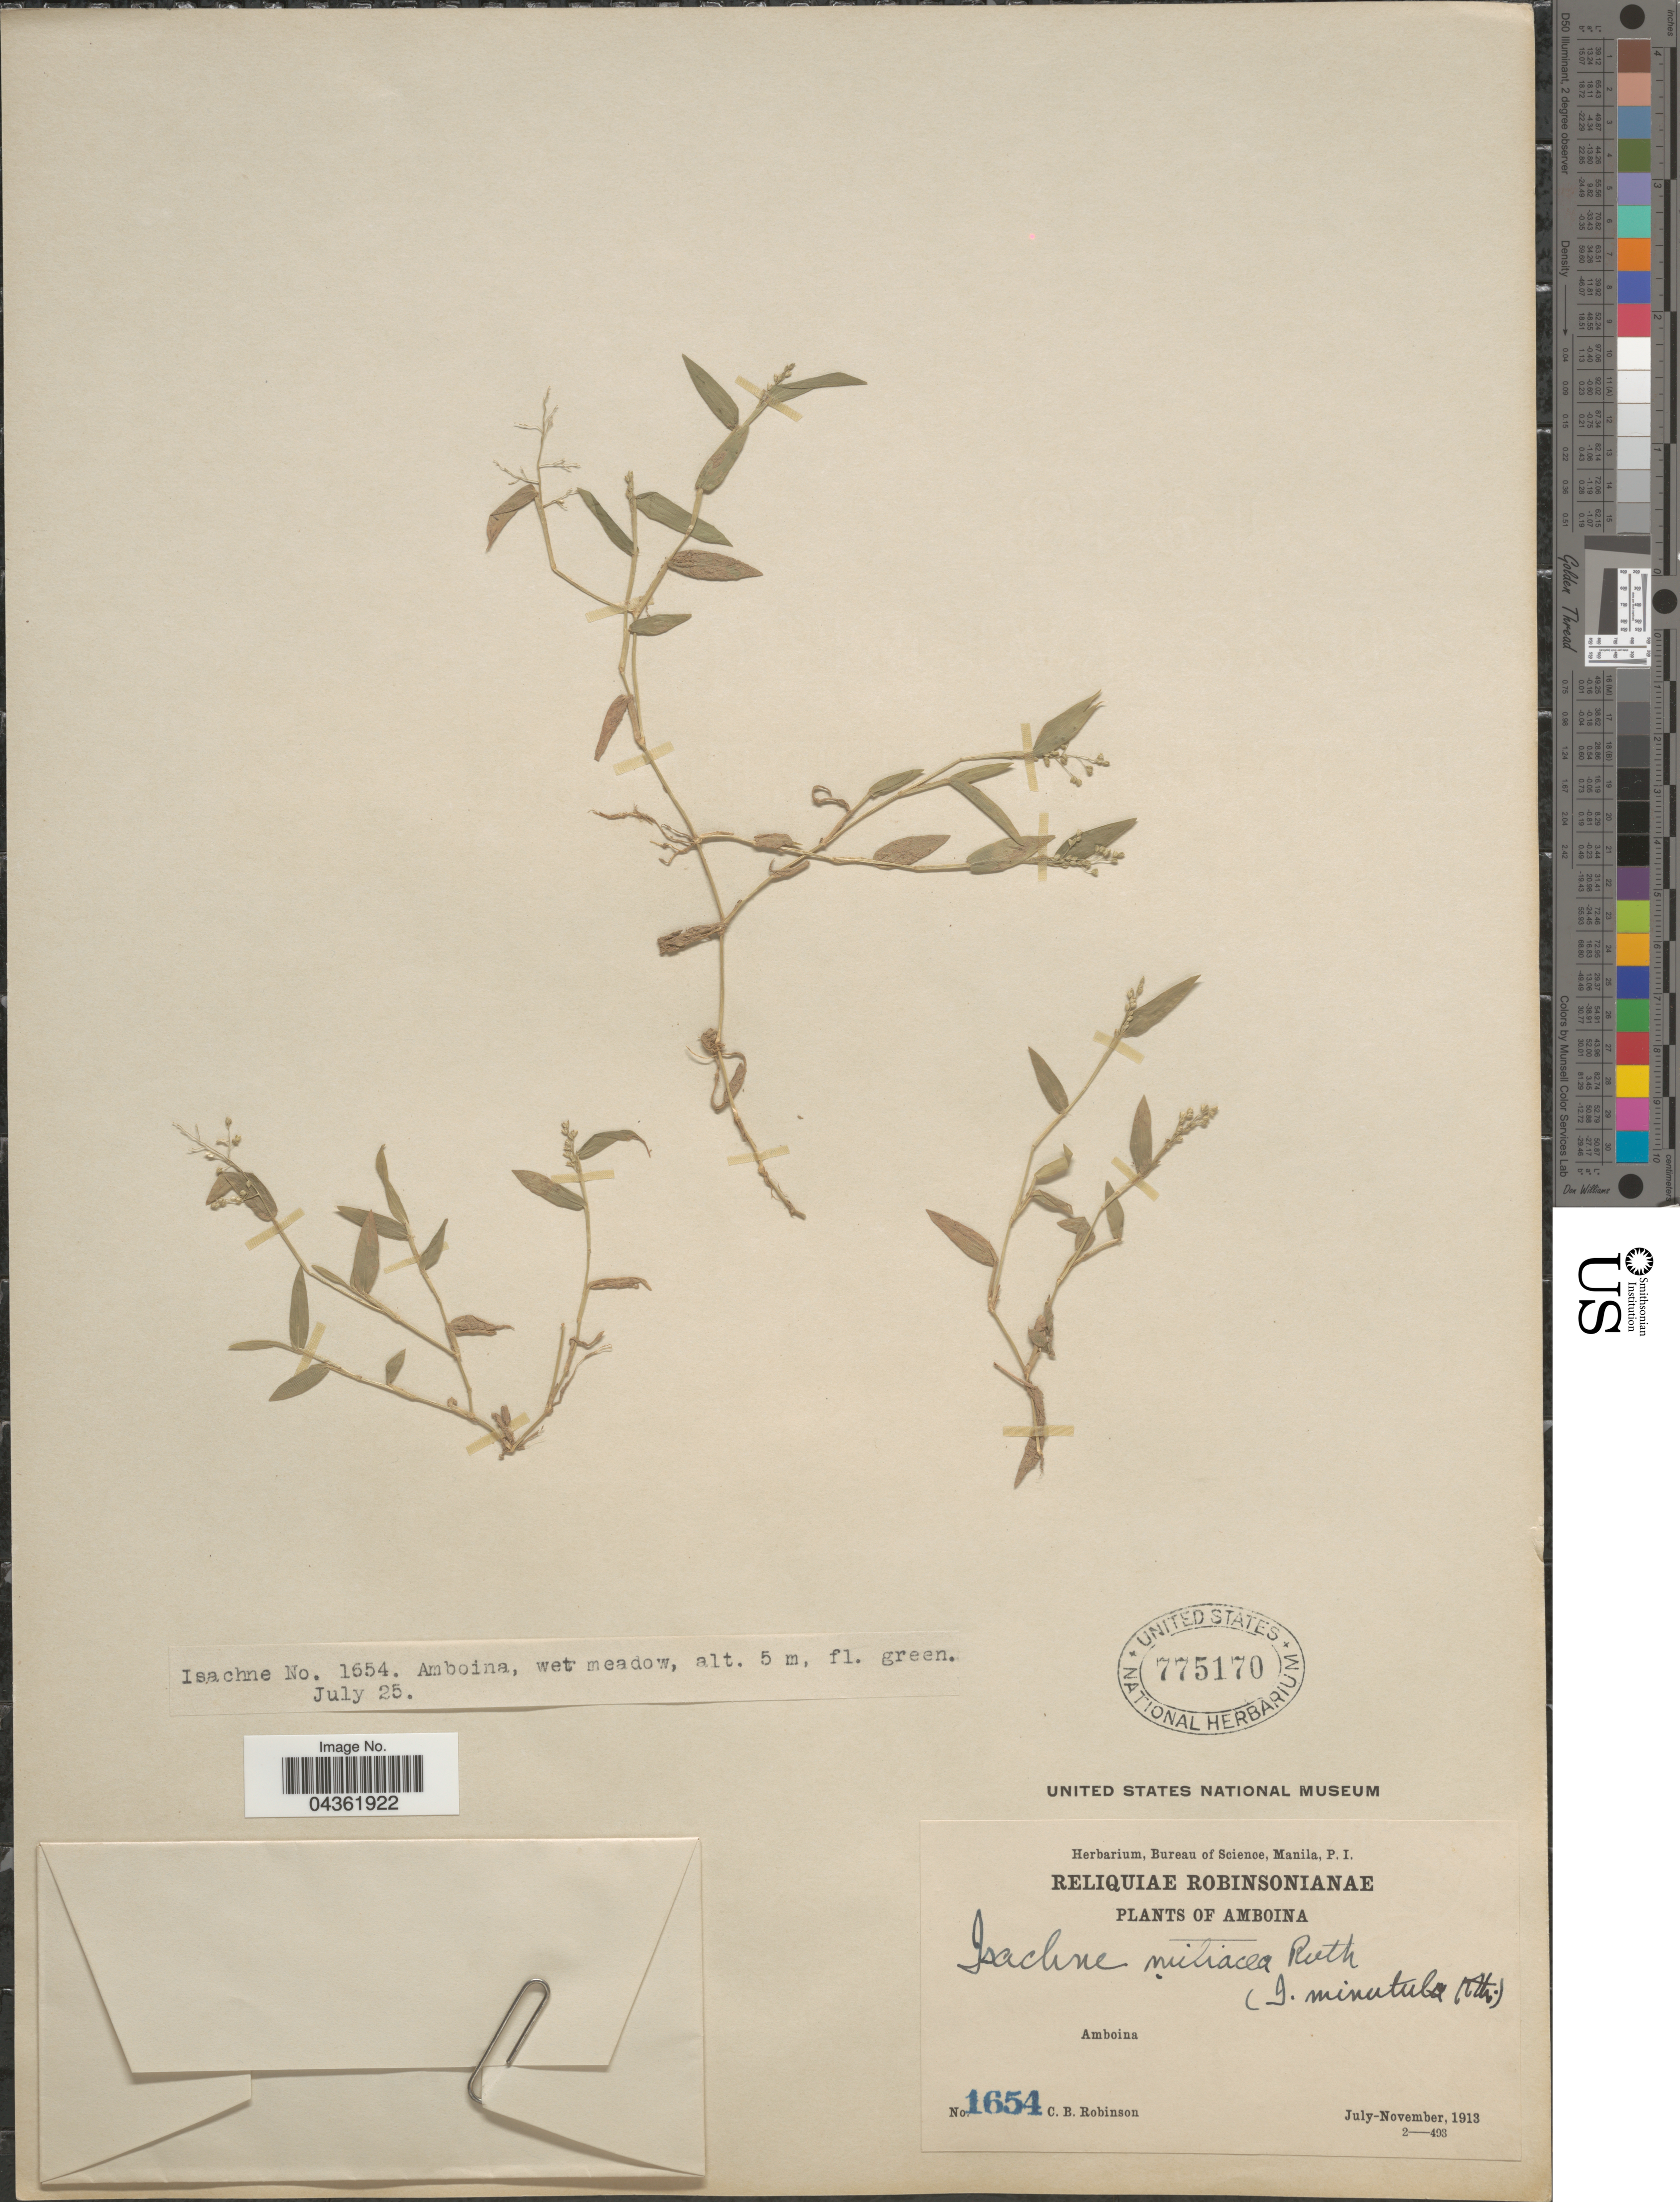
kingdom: Plantae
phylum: Tracheophyta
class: Liliopsida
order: Poales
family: Poaceae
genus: Isachne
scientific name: Isachne minutula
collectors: C. Robinson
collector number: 1654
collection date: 1913-07/1913-11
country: Indonesia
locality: Amboina.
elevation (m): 5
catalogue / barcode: US 775170